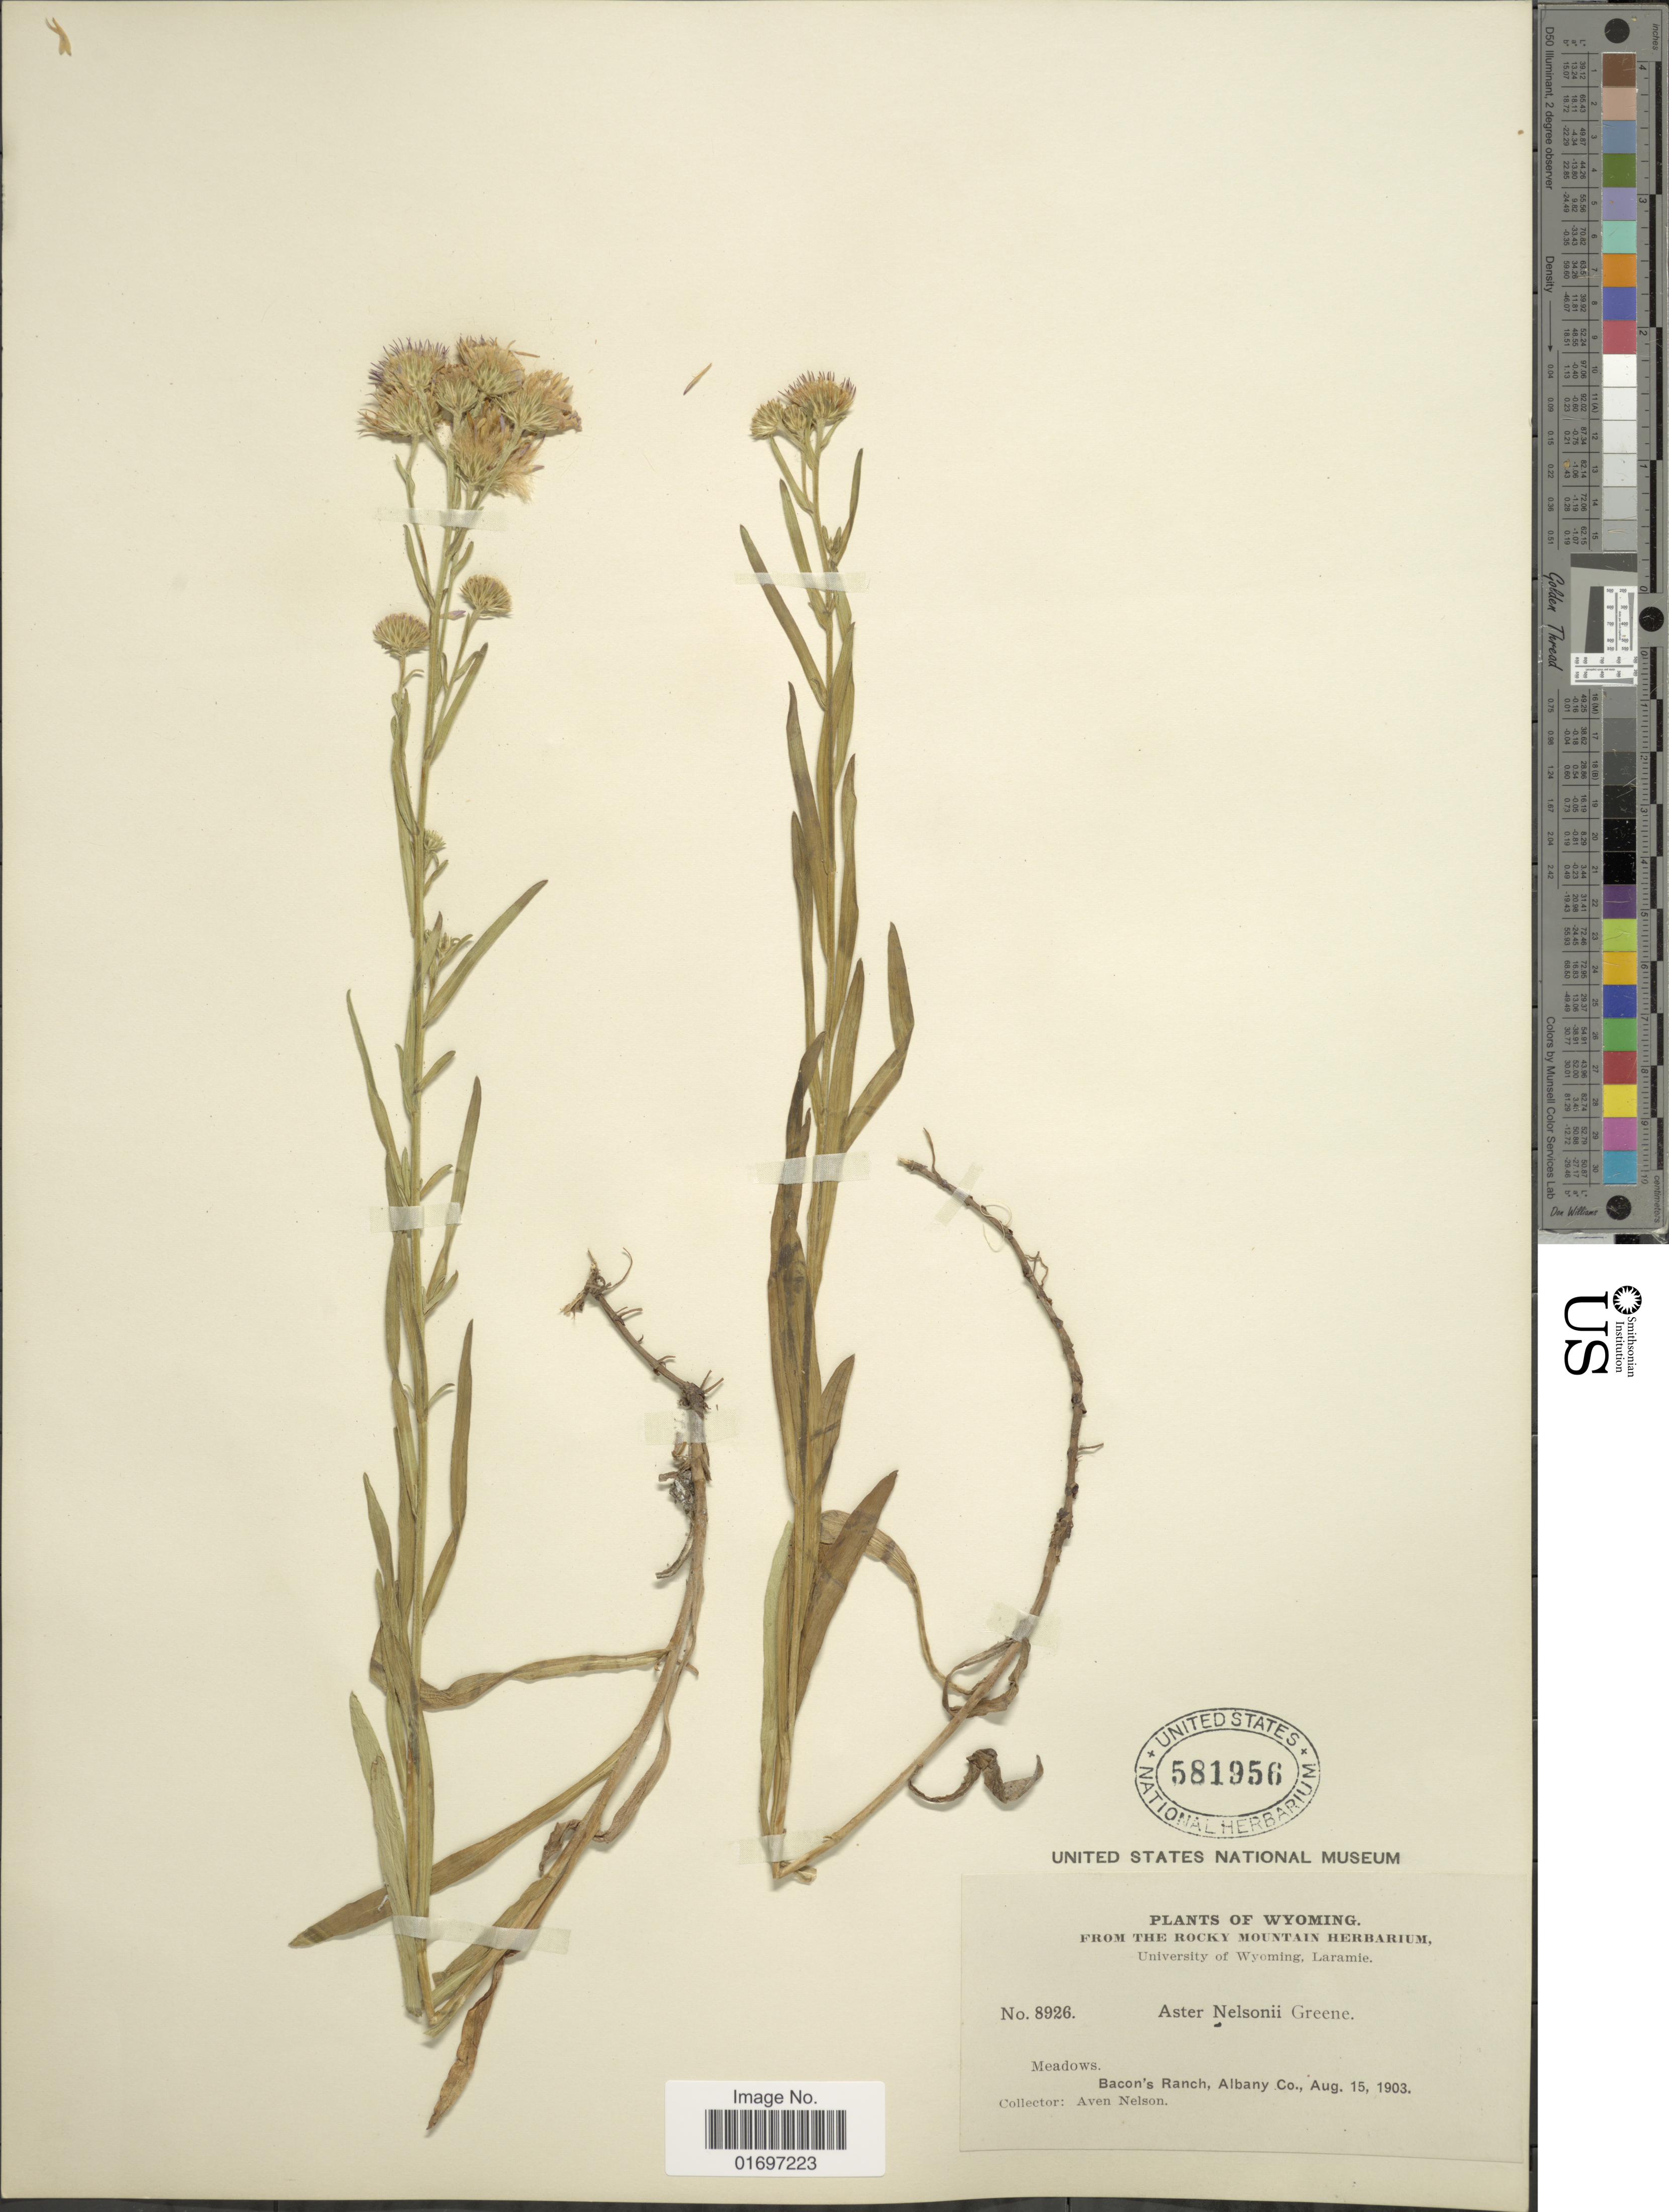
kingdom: Plantae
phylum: Tracheophyta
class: Magnoliopsida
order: Asterales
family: Asteraceae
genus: Symphyotrichum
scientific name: Symphyotrichum ascendens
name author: (Lindl.) G.L. Nesom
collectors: A. Nelson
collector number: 8926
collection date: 1903-08-15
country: United States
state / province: Wyoming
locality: Wyoming. Meadows. Bacon's Ranch, Albany Co.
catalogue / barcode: US 581956